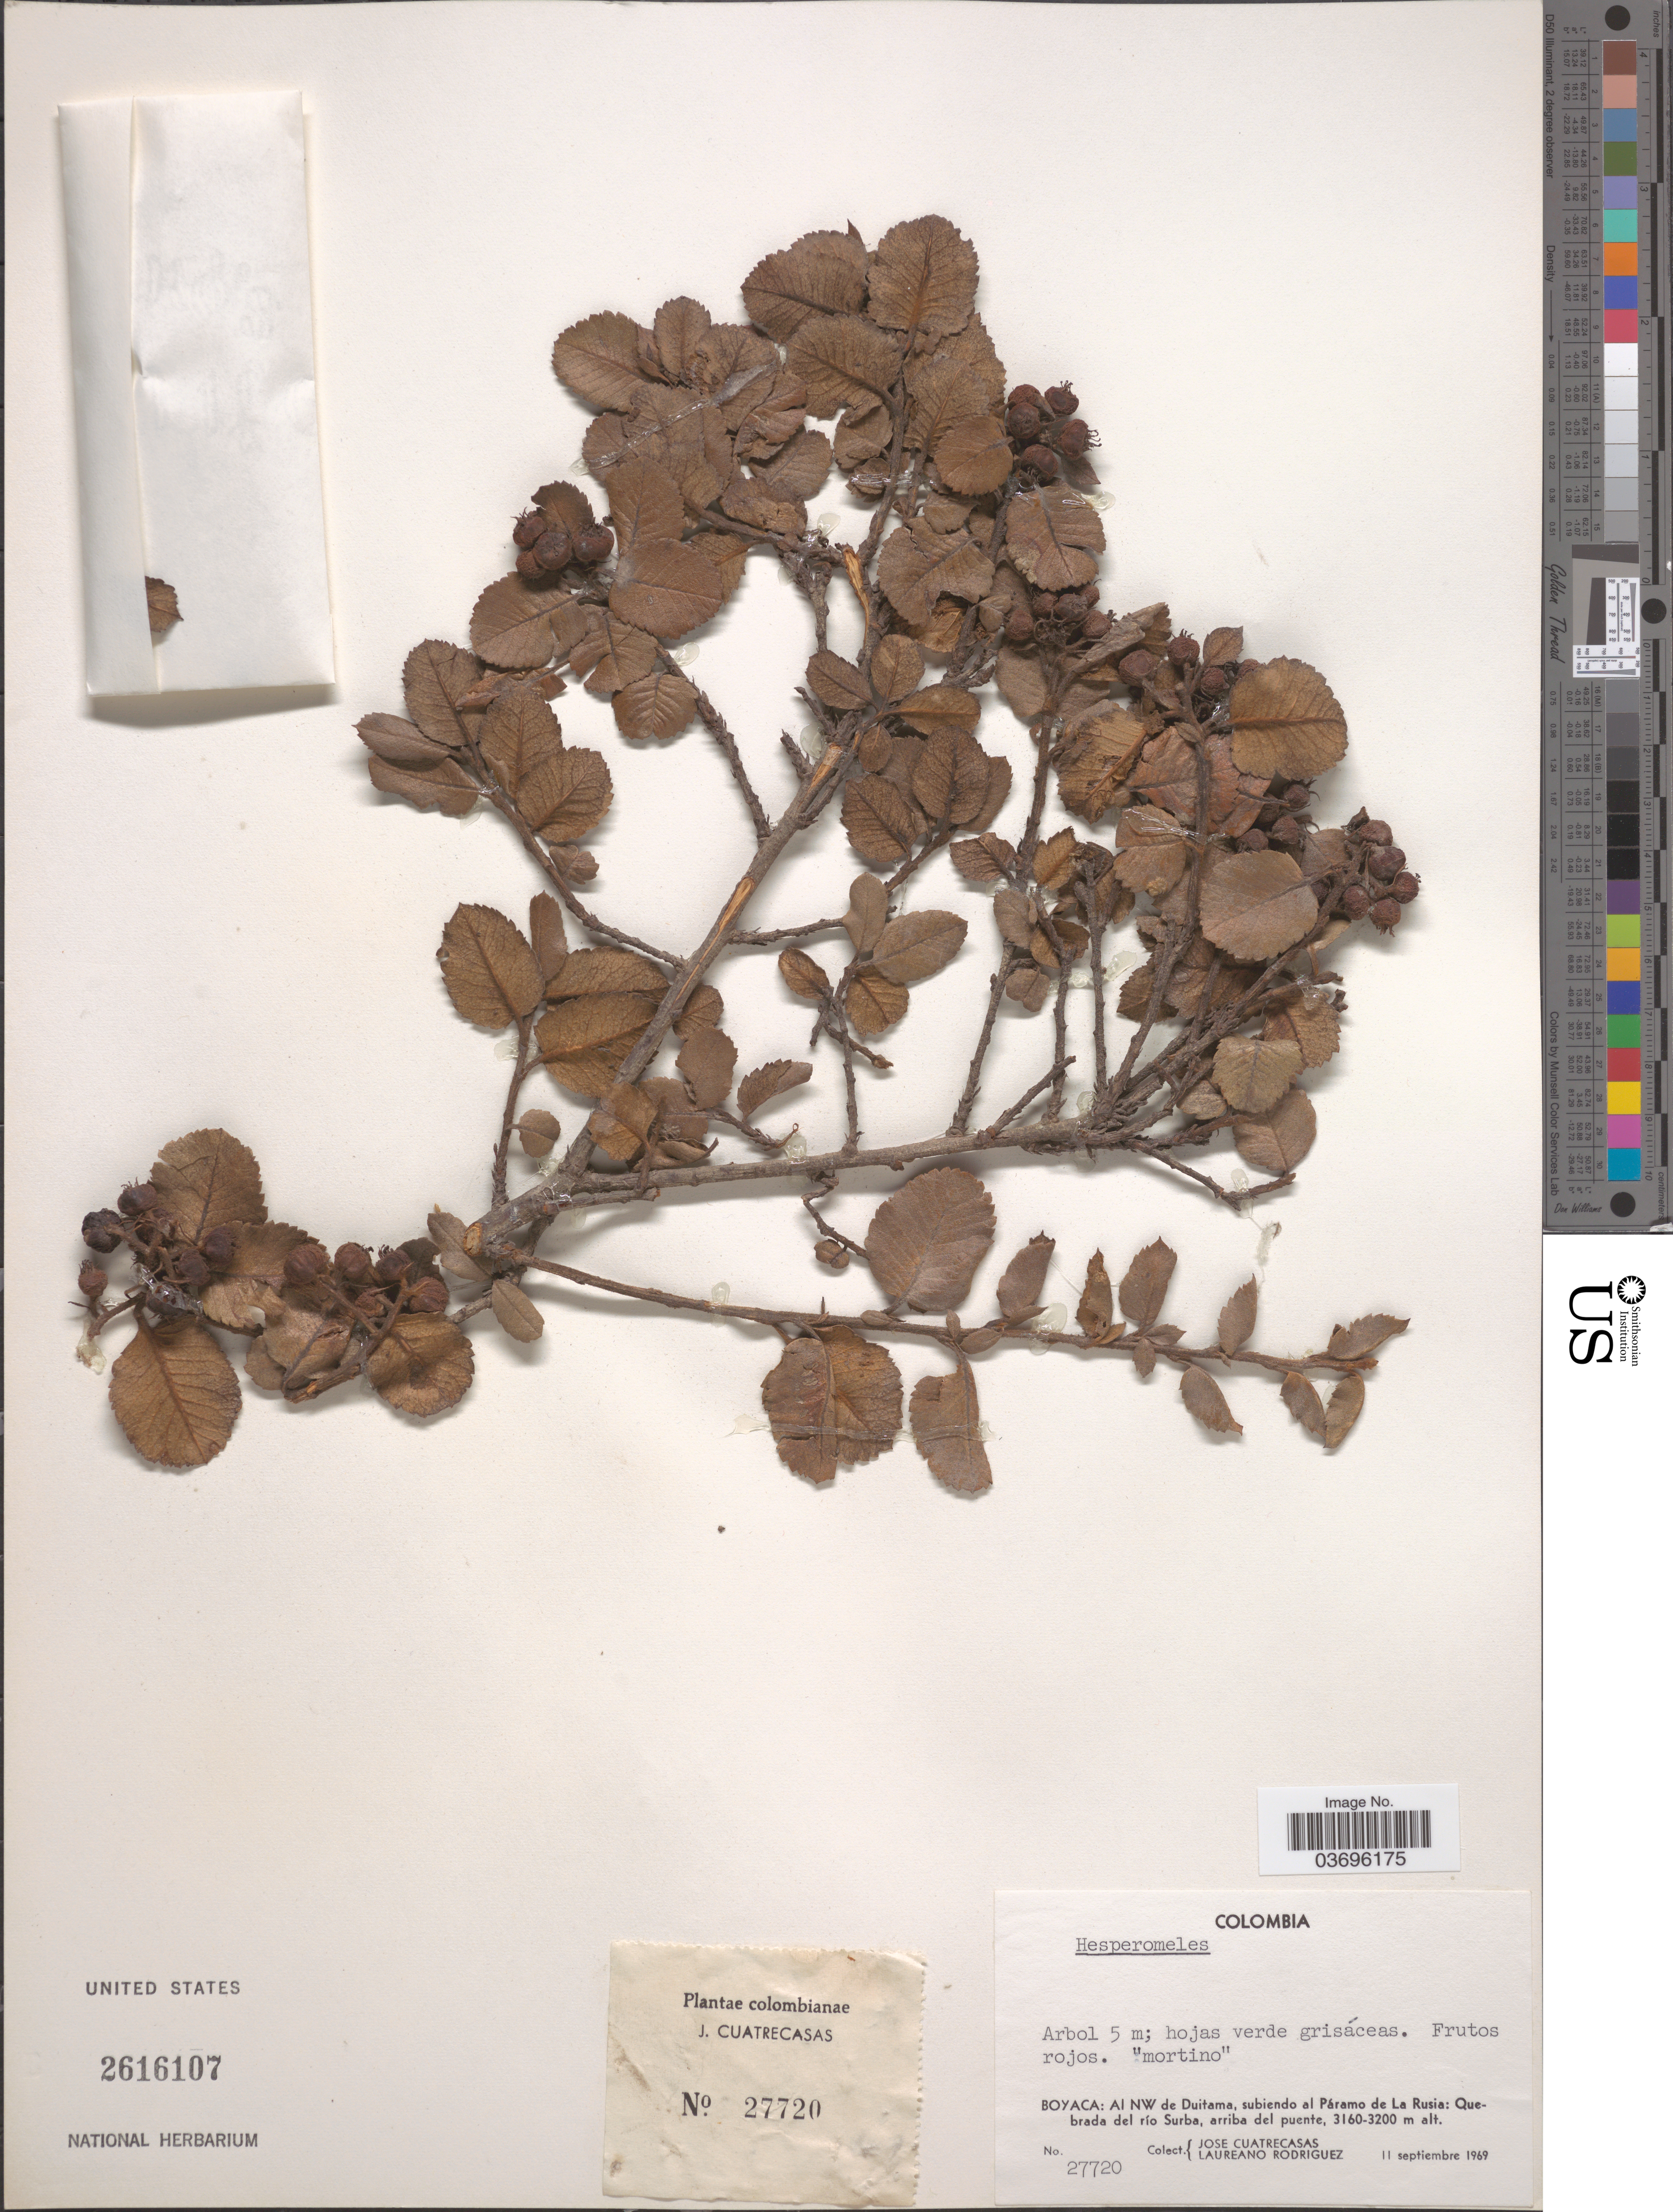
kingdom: Plantae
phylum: Tracheophyta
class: Magnoliopsida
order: Rosales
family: Rosaceae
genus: Hesperomeles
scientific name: Hesperomeles sp.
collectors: J. Cuatrecasas & L. Rodriguez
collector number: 27720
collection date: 1969-09-11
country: Colombia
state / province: Boyacá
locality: Al NW de Duitama, subiendo al Páramo de La Rusia: Quebrada del río Surba, arriba del puente.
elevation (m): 3160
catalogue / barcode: US 2616107